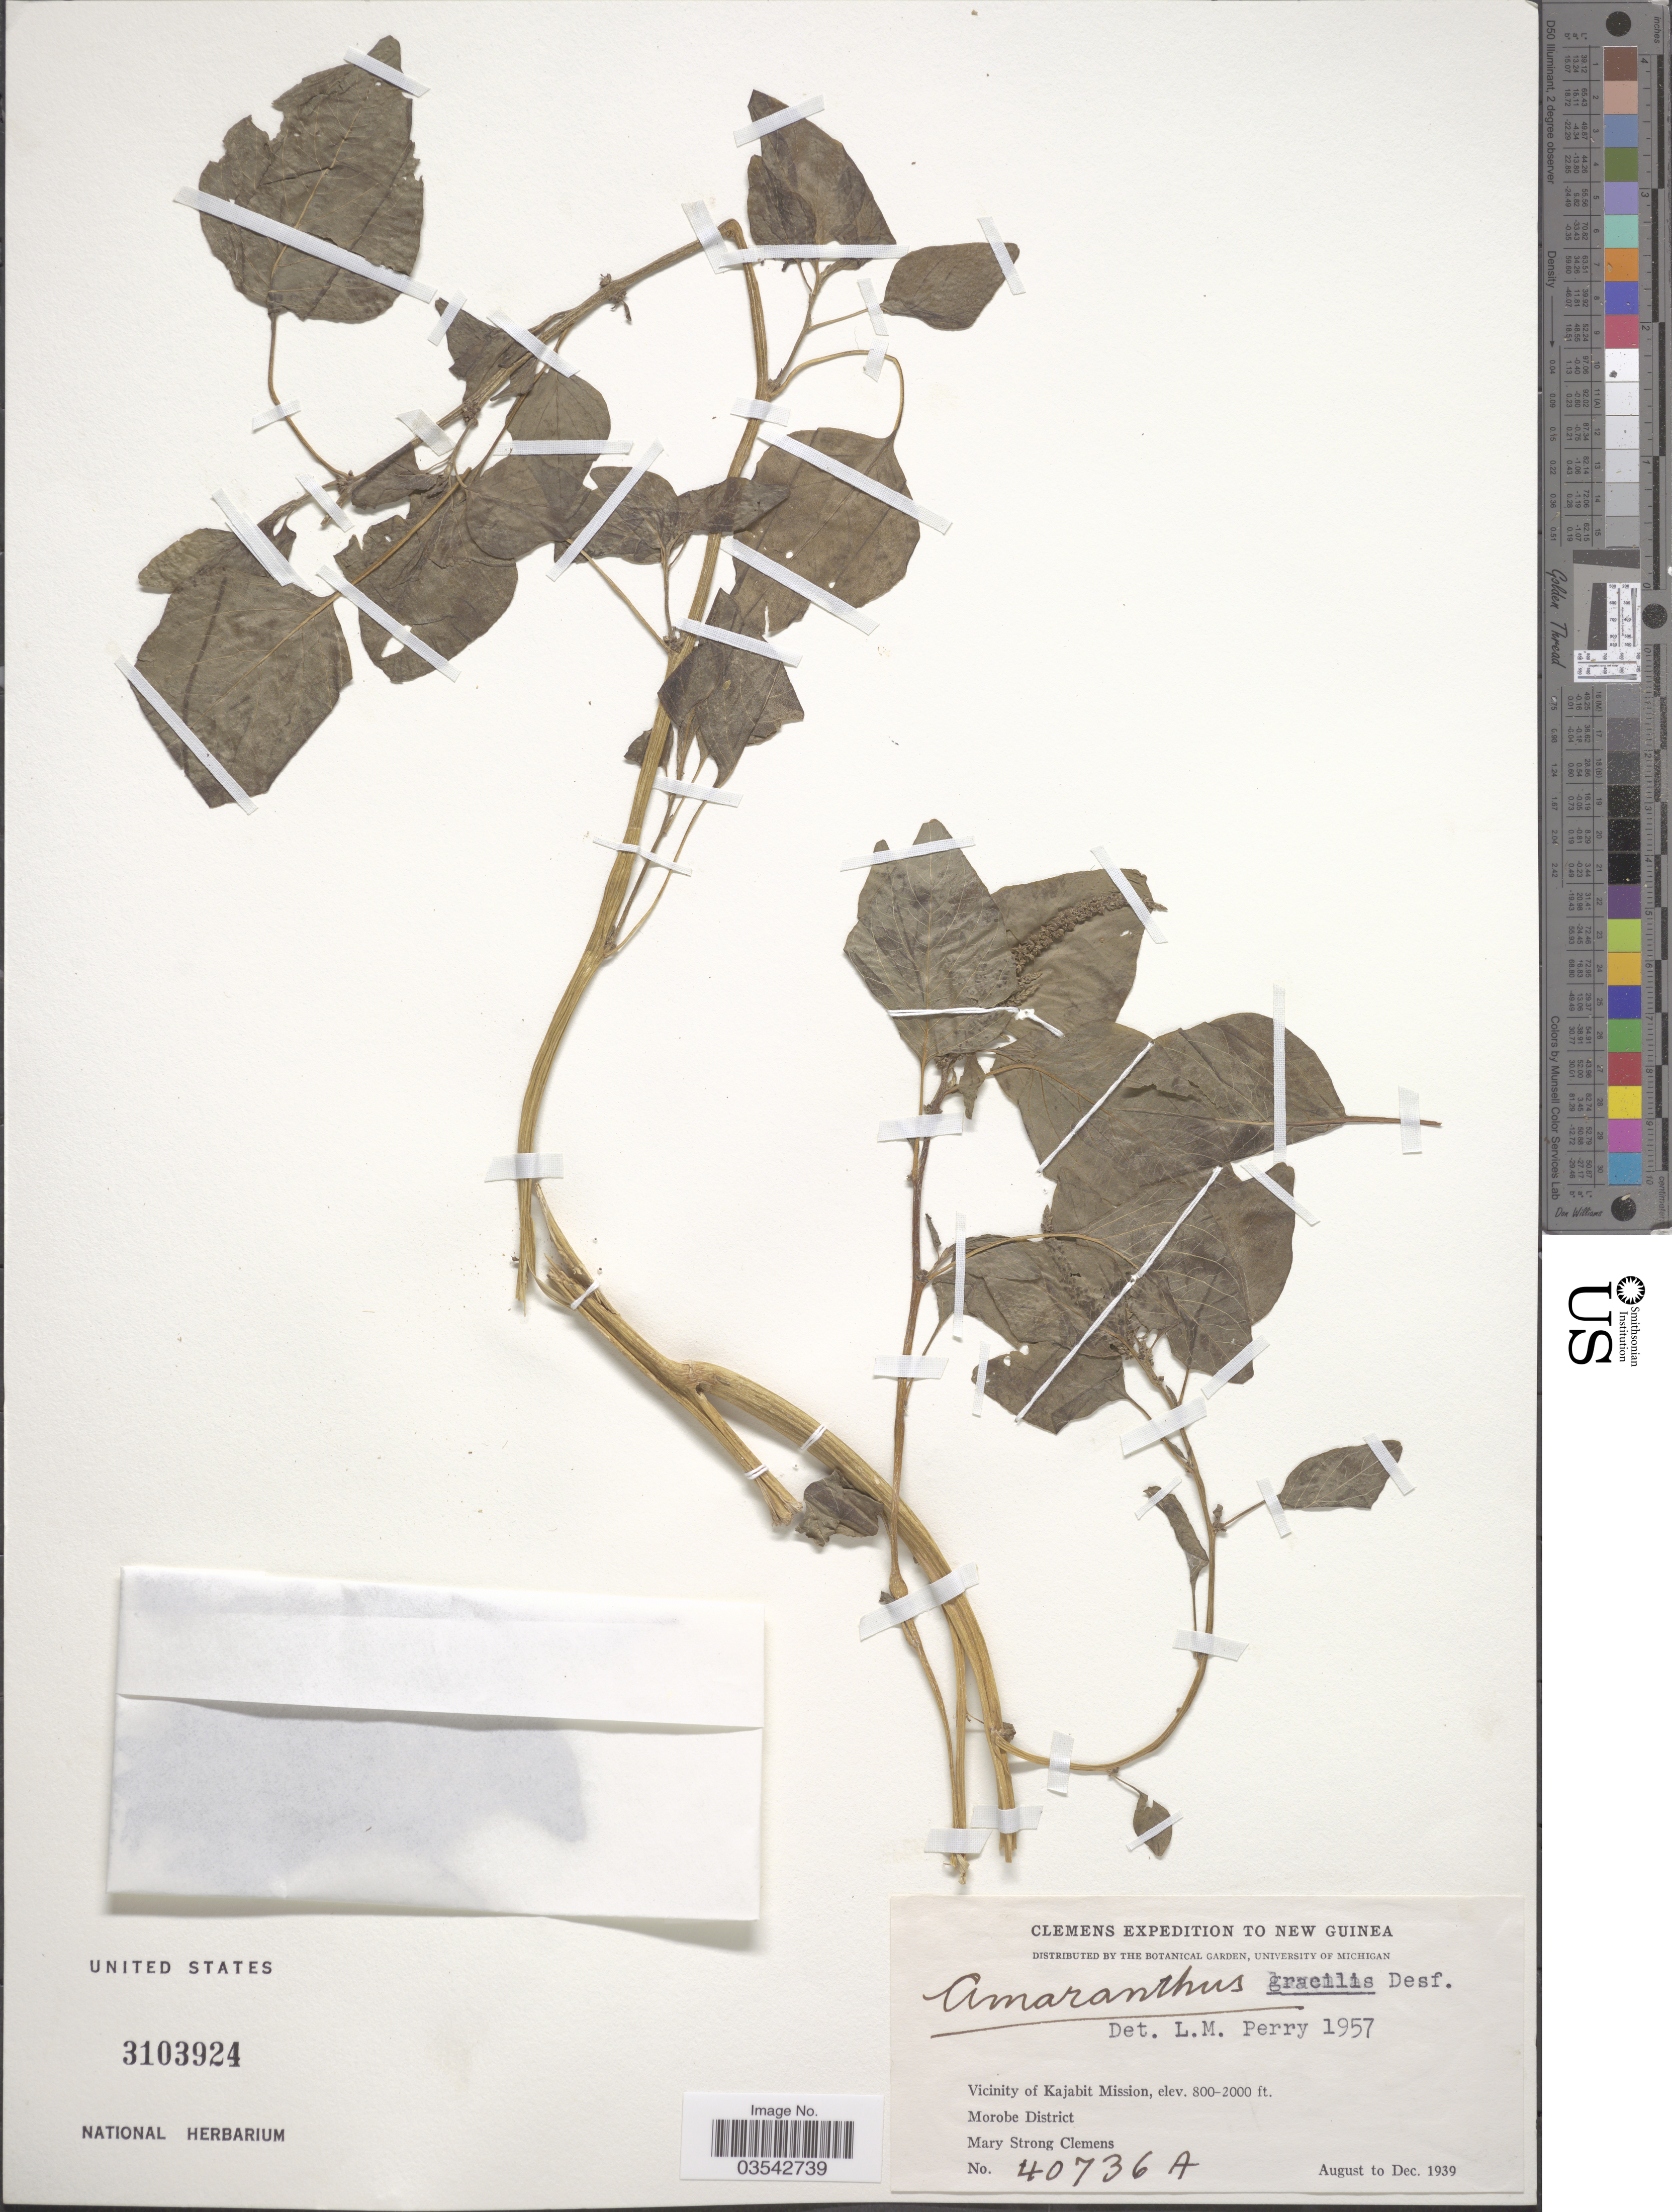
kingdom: Plantae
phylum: Tracheophyta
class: Magnoliopsida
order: Caryophyllales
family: Amaranthaceae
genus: Amaranthus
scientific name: Amaranthus viridis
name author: L.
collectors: M. S. Clemens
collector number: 40736A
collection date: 1939-08/1939-12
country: Papua New Guinea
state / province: Morobe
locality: New Guinea. Vicinity of Kajabit Mission. Morobe District.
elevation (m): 244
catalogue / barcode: US 3103924